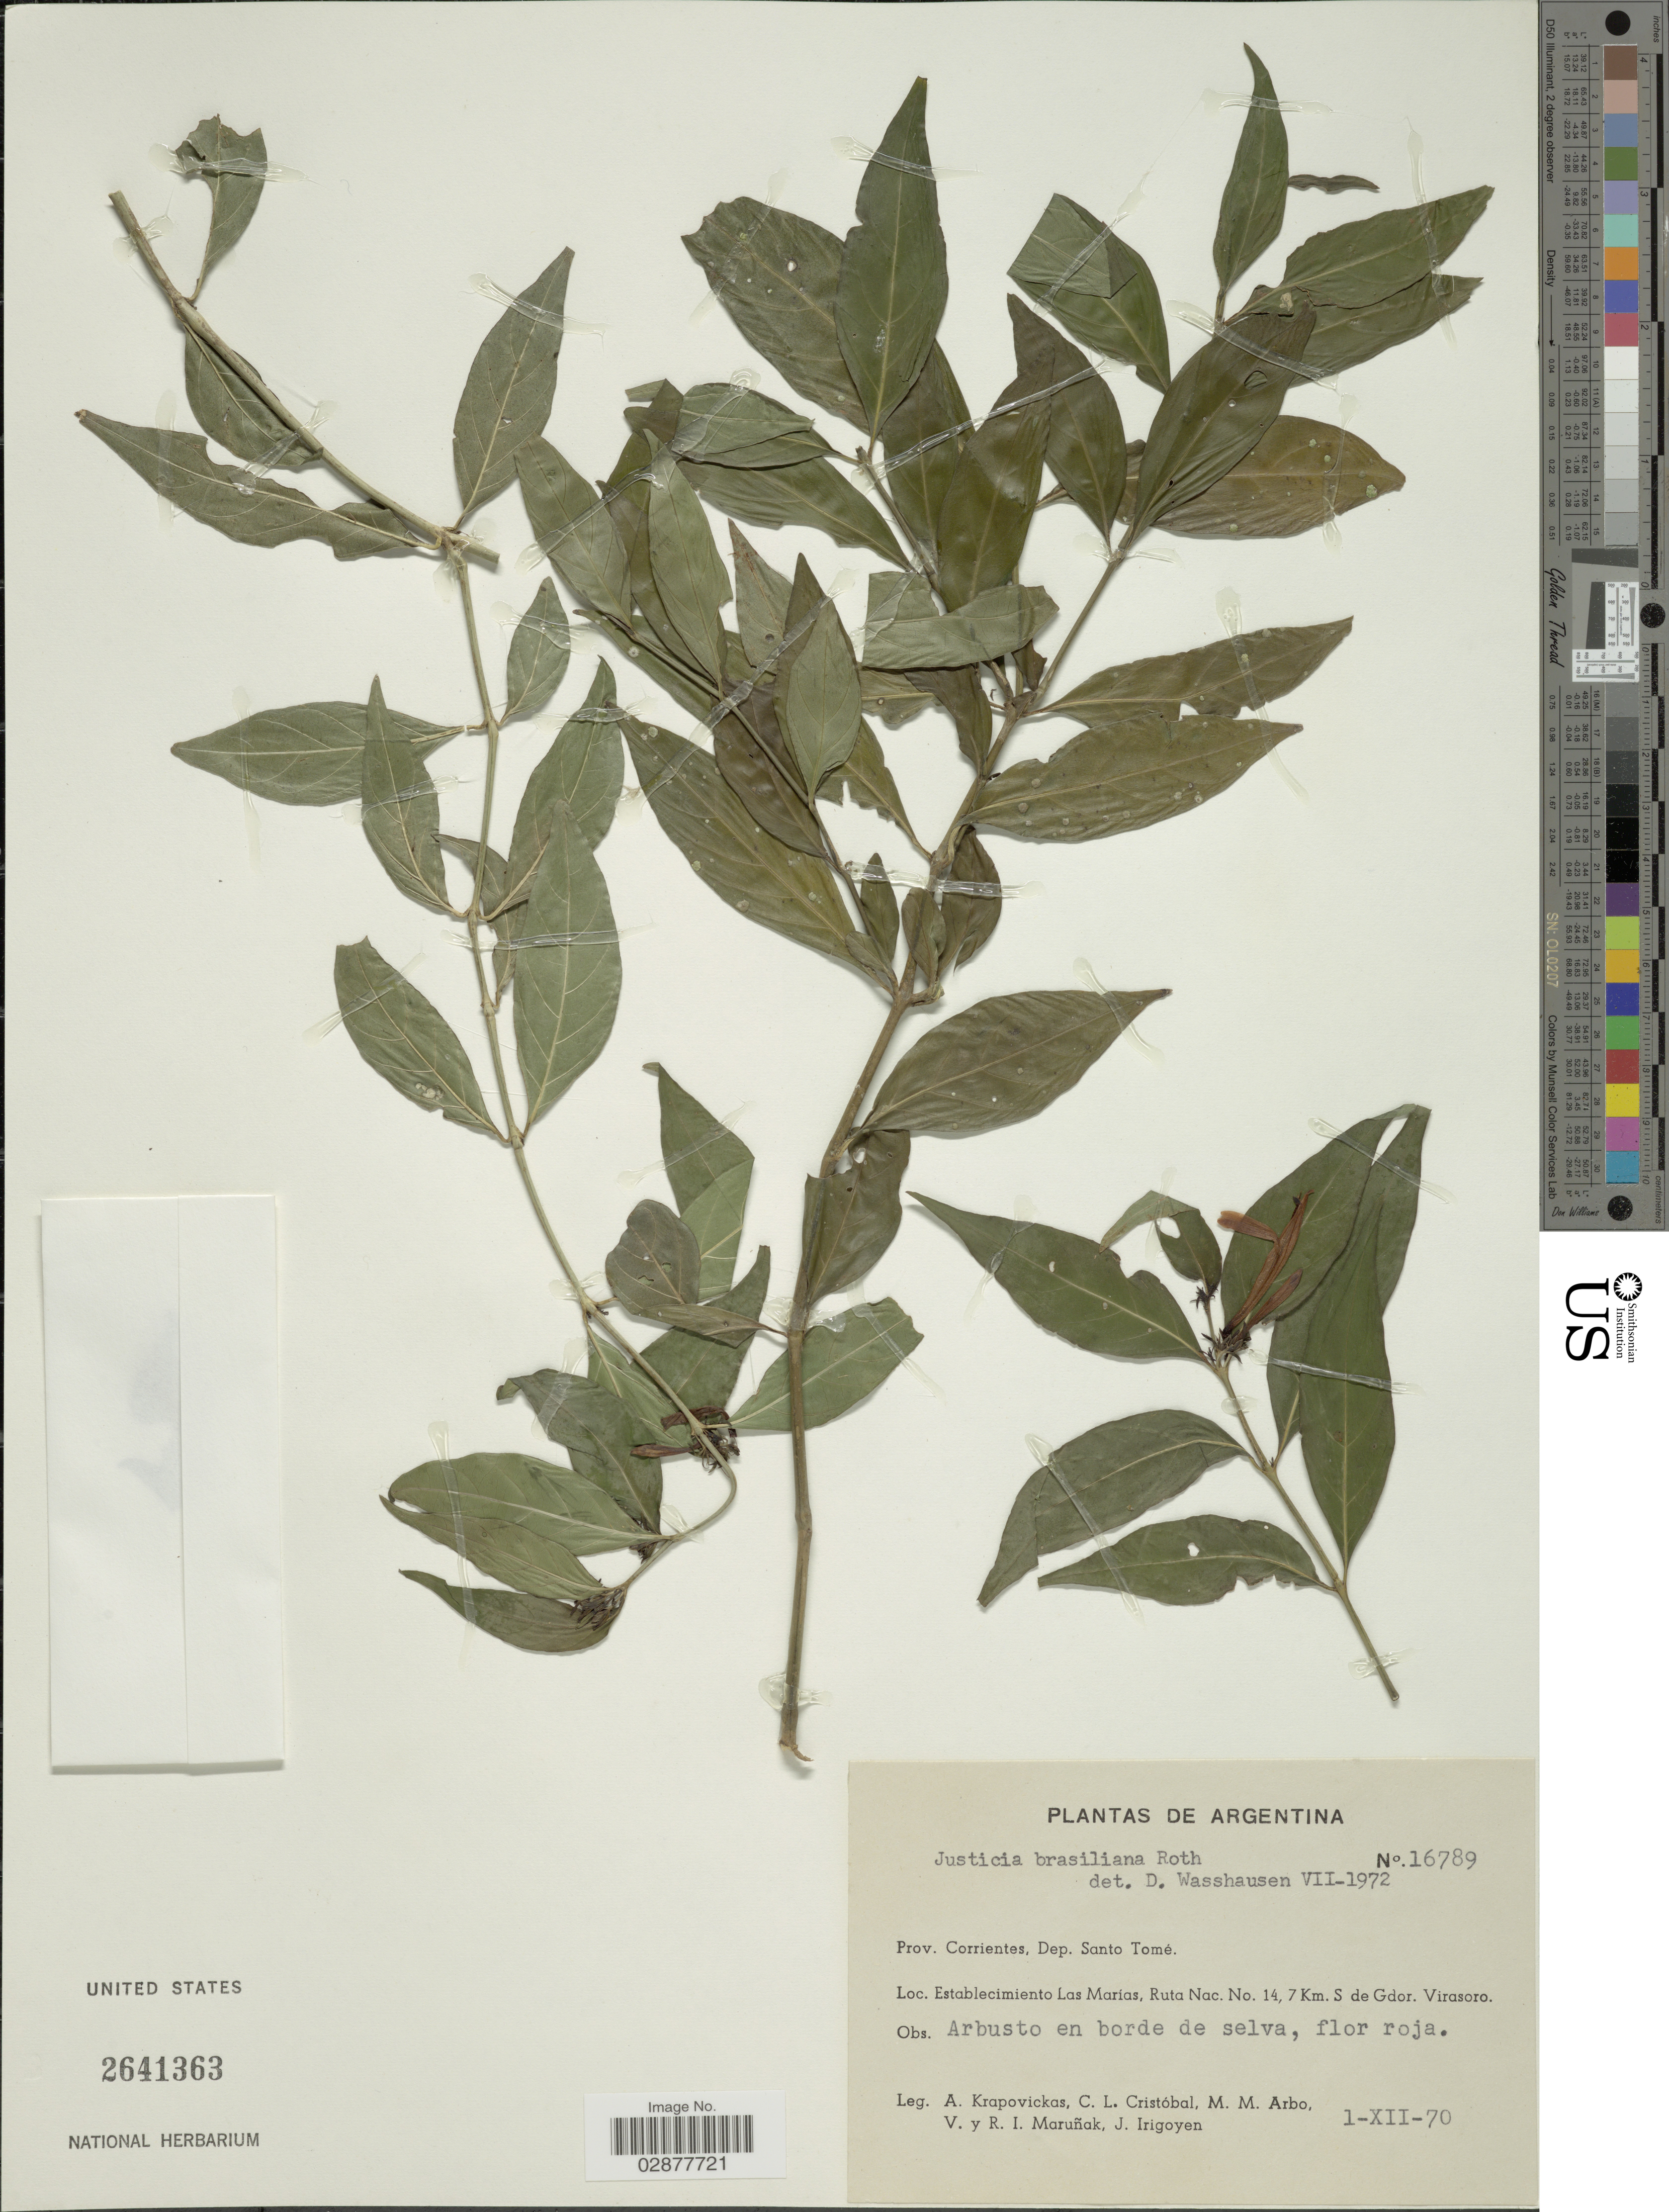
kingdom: Plantae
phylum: Tracheophyta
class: Magnoliopsida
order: Lamiales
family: Acanthaceae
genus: Justicia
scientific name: Justicia brasiliana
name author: Roth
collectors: A. Krapovickas, C. L. Cristóbal, M. M. Arbo, V. Maruñak & et al.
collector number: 16789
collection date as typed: Transcribed d/m/y: 1/12/70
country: Argentina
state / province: Corrientes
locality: Prov. Corrientes, Dep. Santo Tomé. Establecimiento Las Marias, Ruta Nac. No. 14.7 Km. S de Gdor. Virasoro.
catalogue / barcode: US 2641363